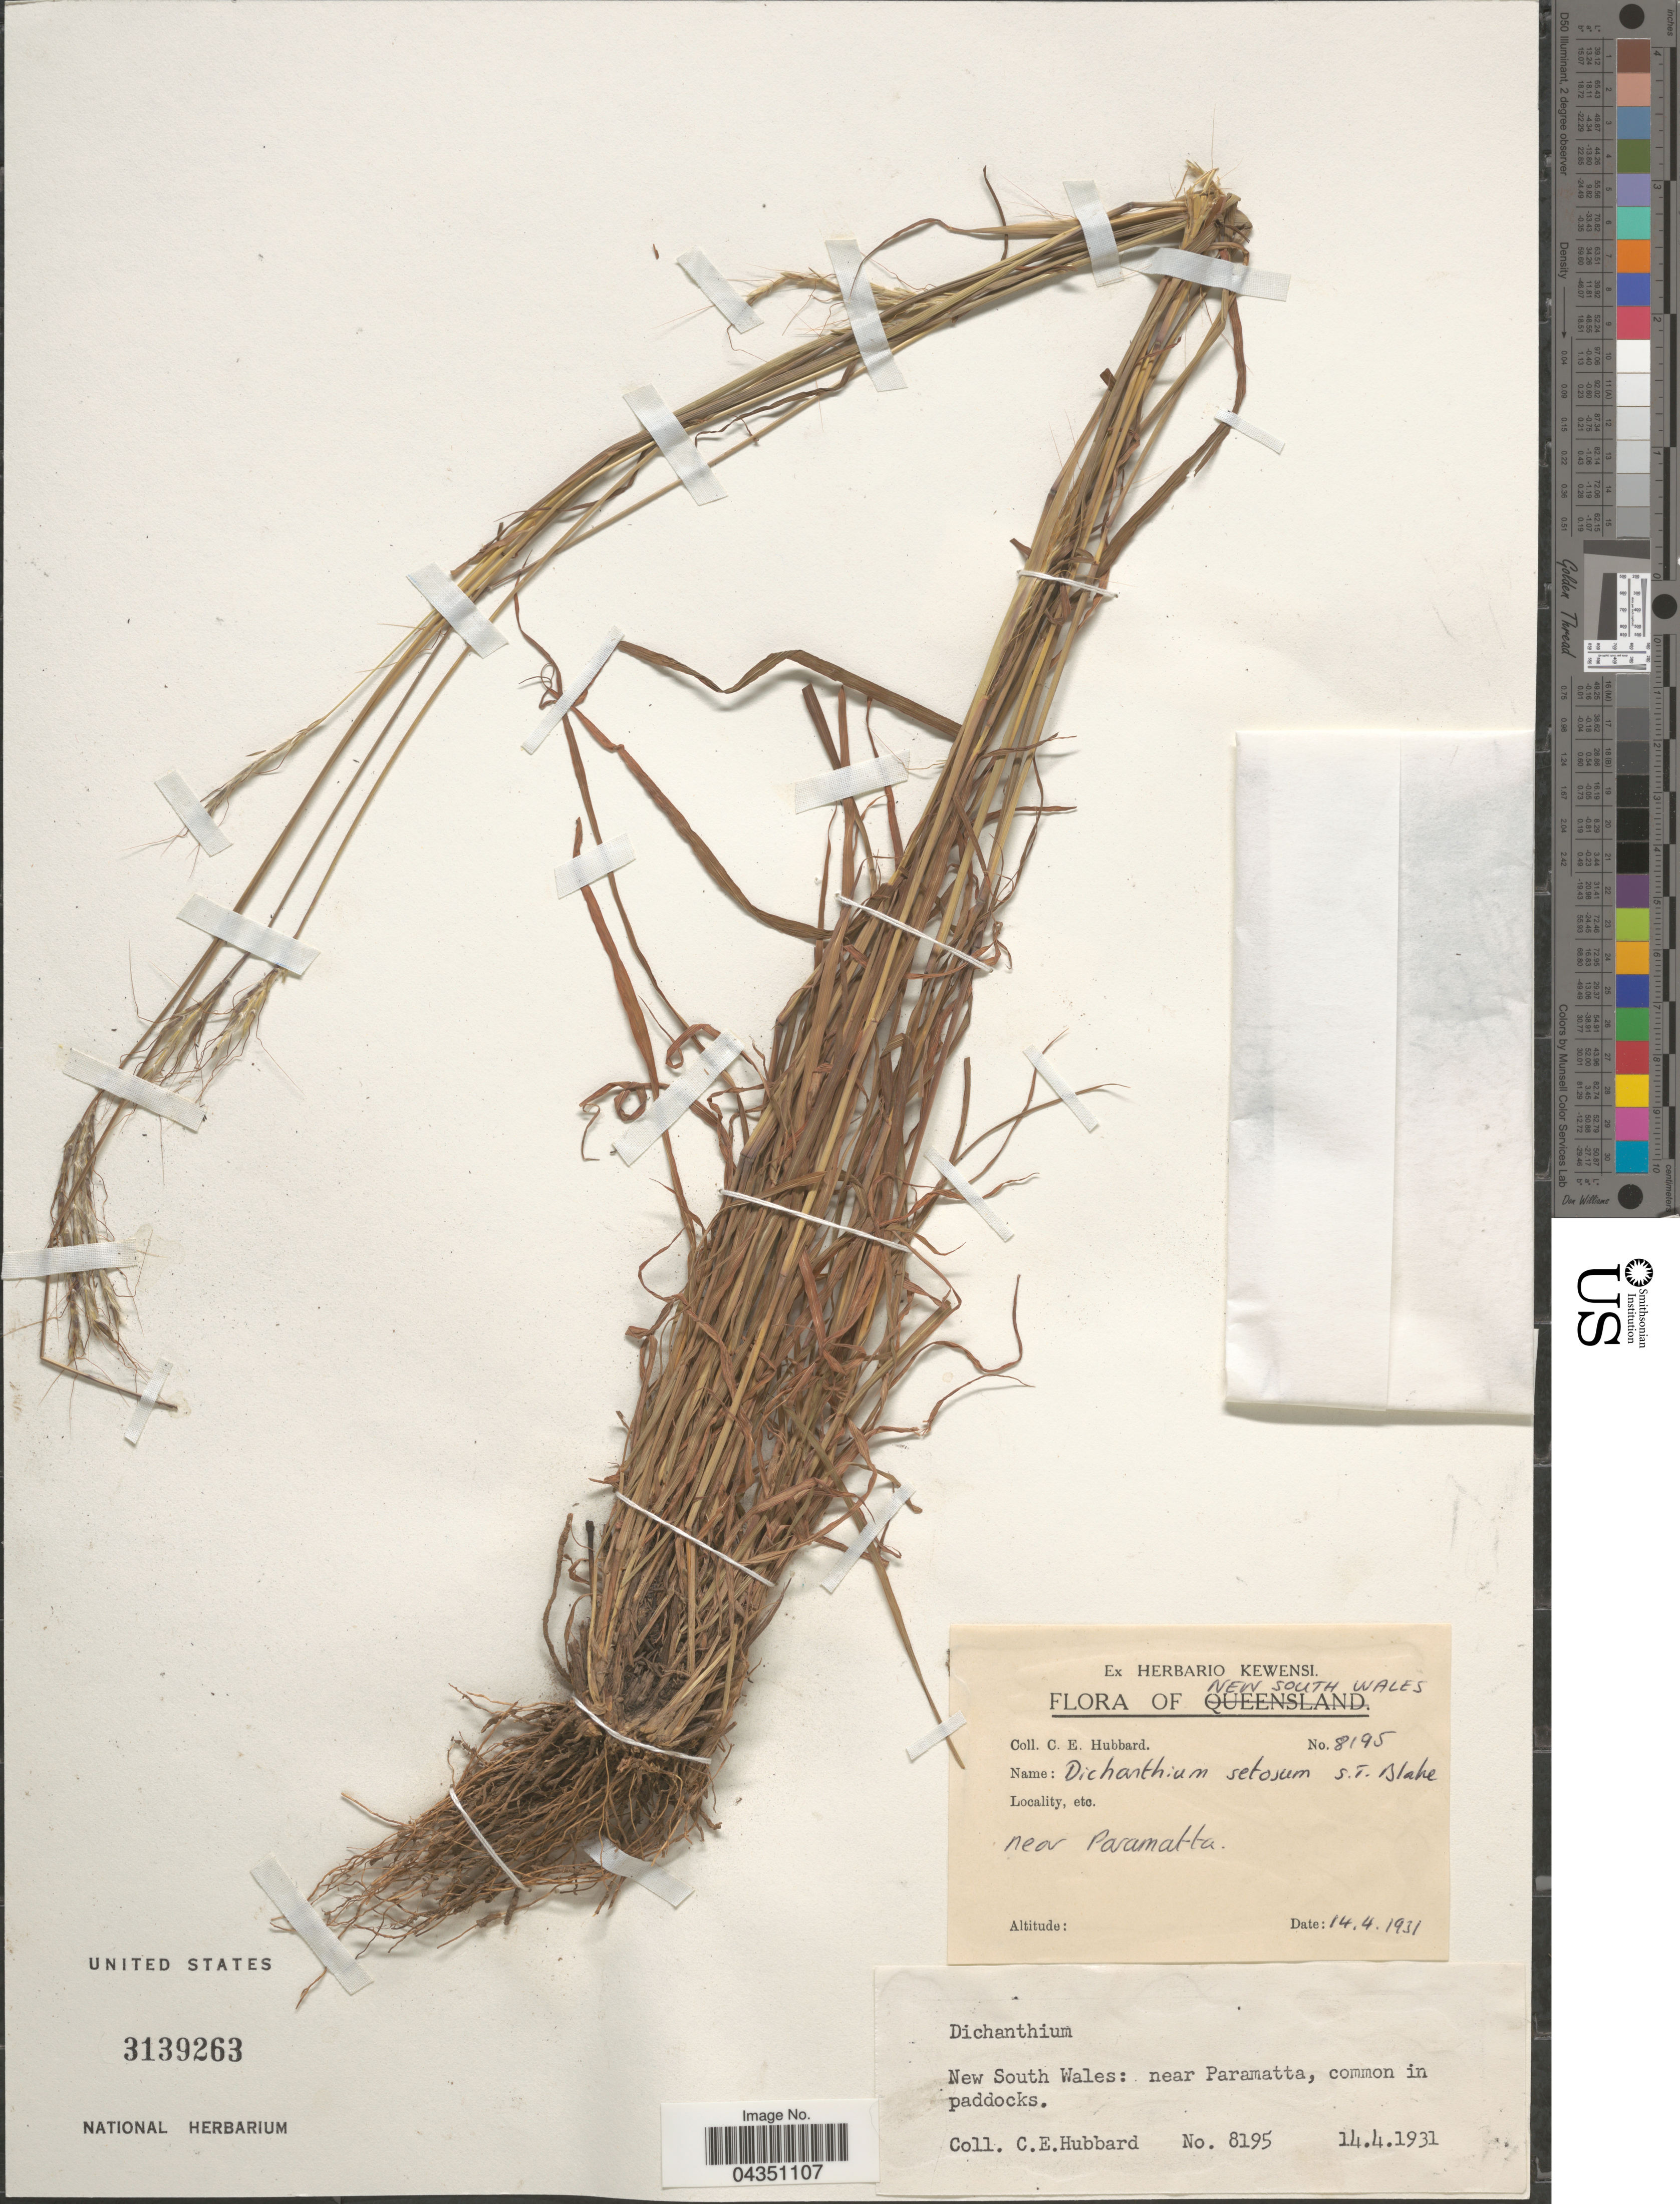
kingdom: Plantae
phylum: Tracheophyta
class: Liliopsida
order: Poales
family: Poaceae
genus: Dichanthium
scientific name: Dichanthium setosum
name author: S.T. Blake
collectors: C. E. Hubbard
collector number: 8195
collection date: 1931-04-14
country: Australia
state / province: New South Wales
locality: Near Paramatta.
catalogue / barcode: US 3139263